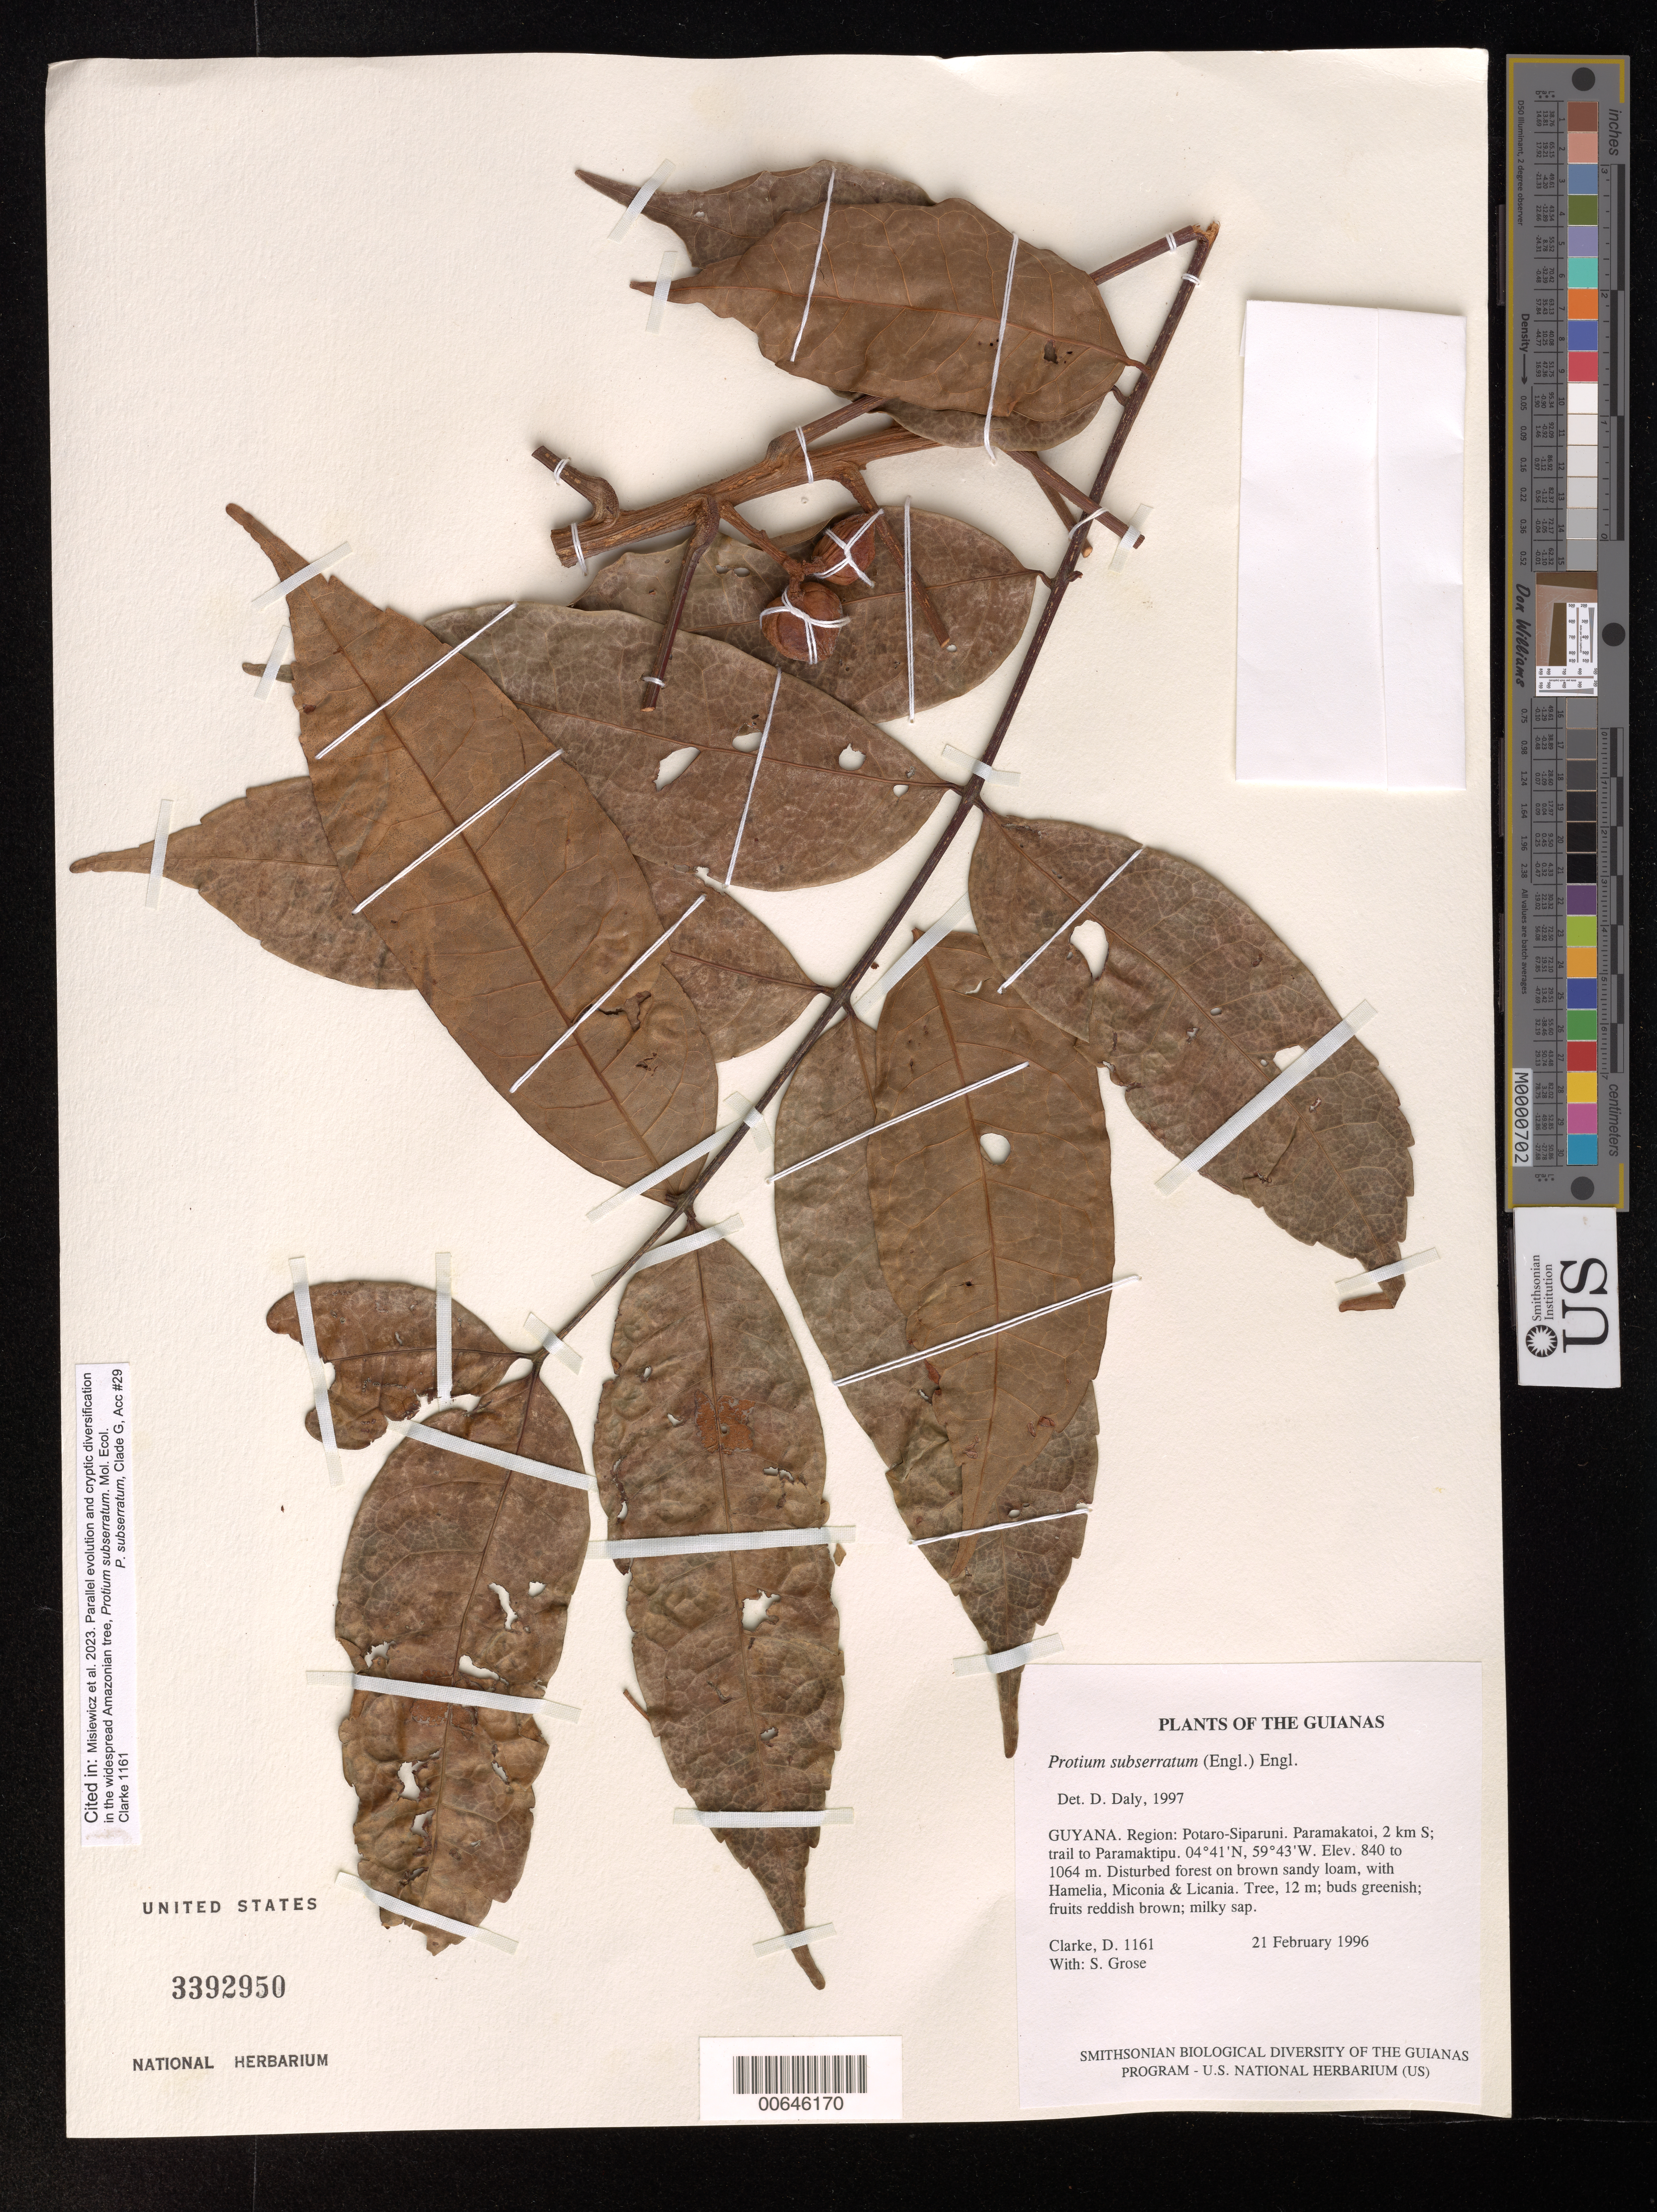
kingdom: Plantae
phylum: Tracheophyta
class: Magnoliopsida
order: Sapindales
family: Burseraceae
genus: Protium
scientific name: Protium subserratum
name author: (Engl.) Engl.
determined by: Daly, D. C.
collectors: H. D. Clarke & S. Grose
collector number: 1161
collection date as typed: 21 February 1996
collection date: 1996-02-21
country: Guyana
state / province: Potaro-Siparuni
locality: Paramakatoi, 2 km S; trail to Paramaktipu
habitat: Disturbed forest on brown sandy loam, with Hamelia, Miconia & Licania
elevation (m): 840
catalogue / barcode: US 3392950